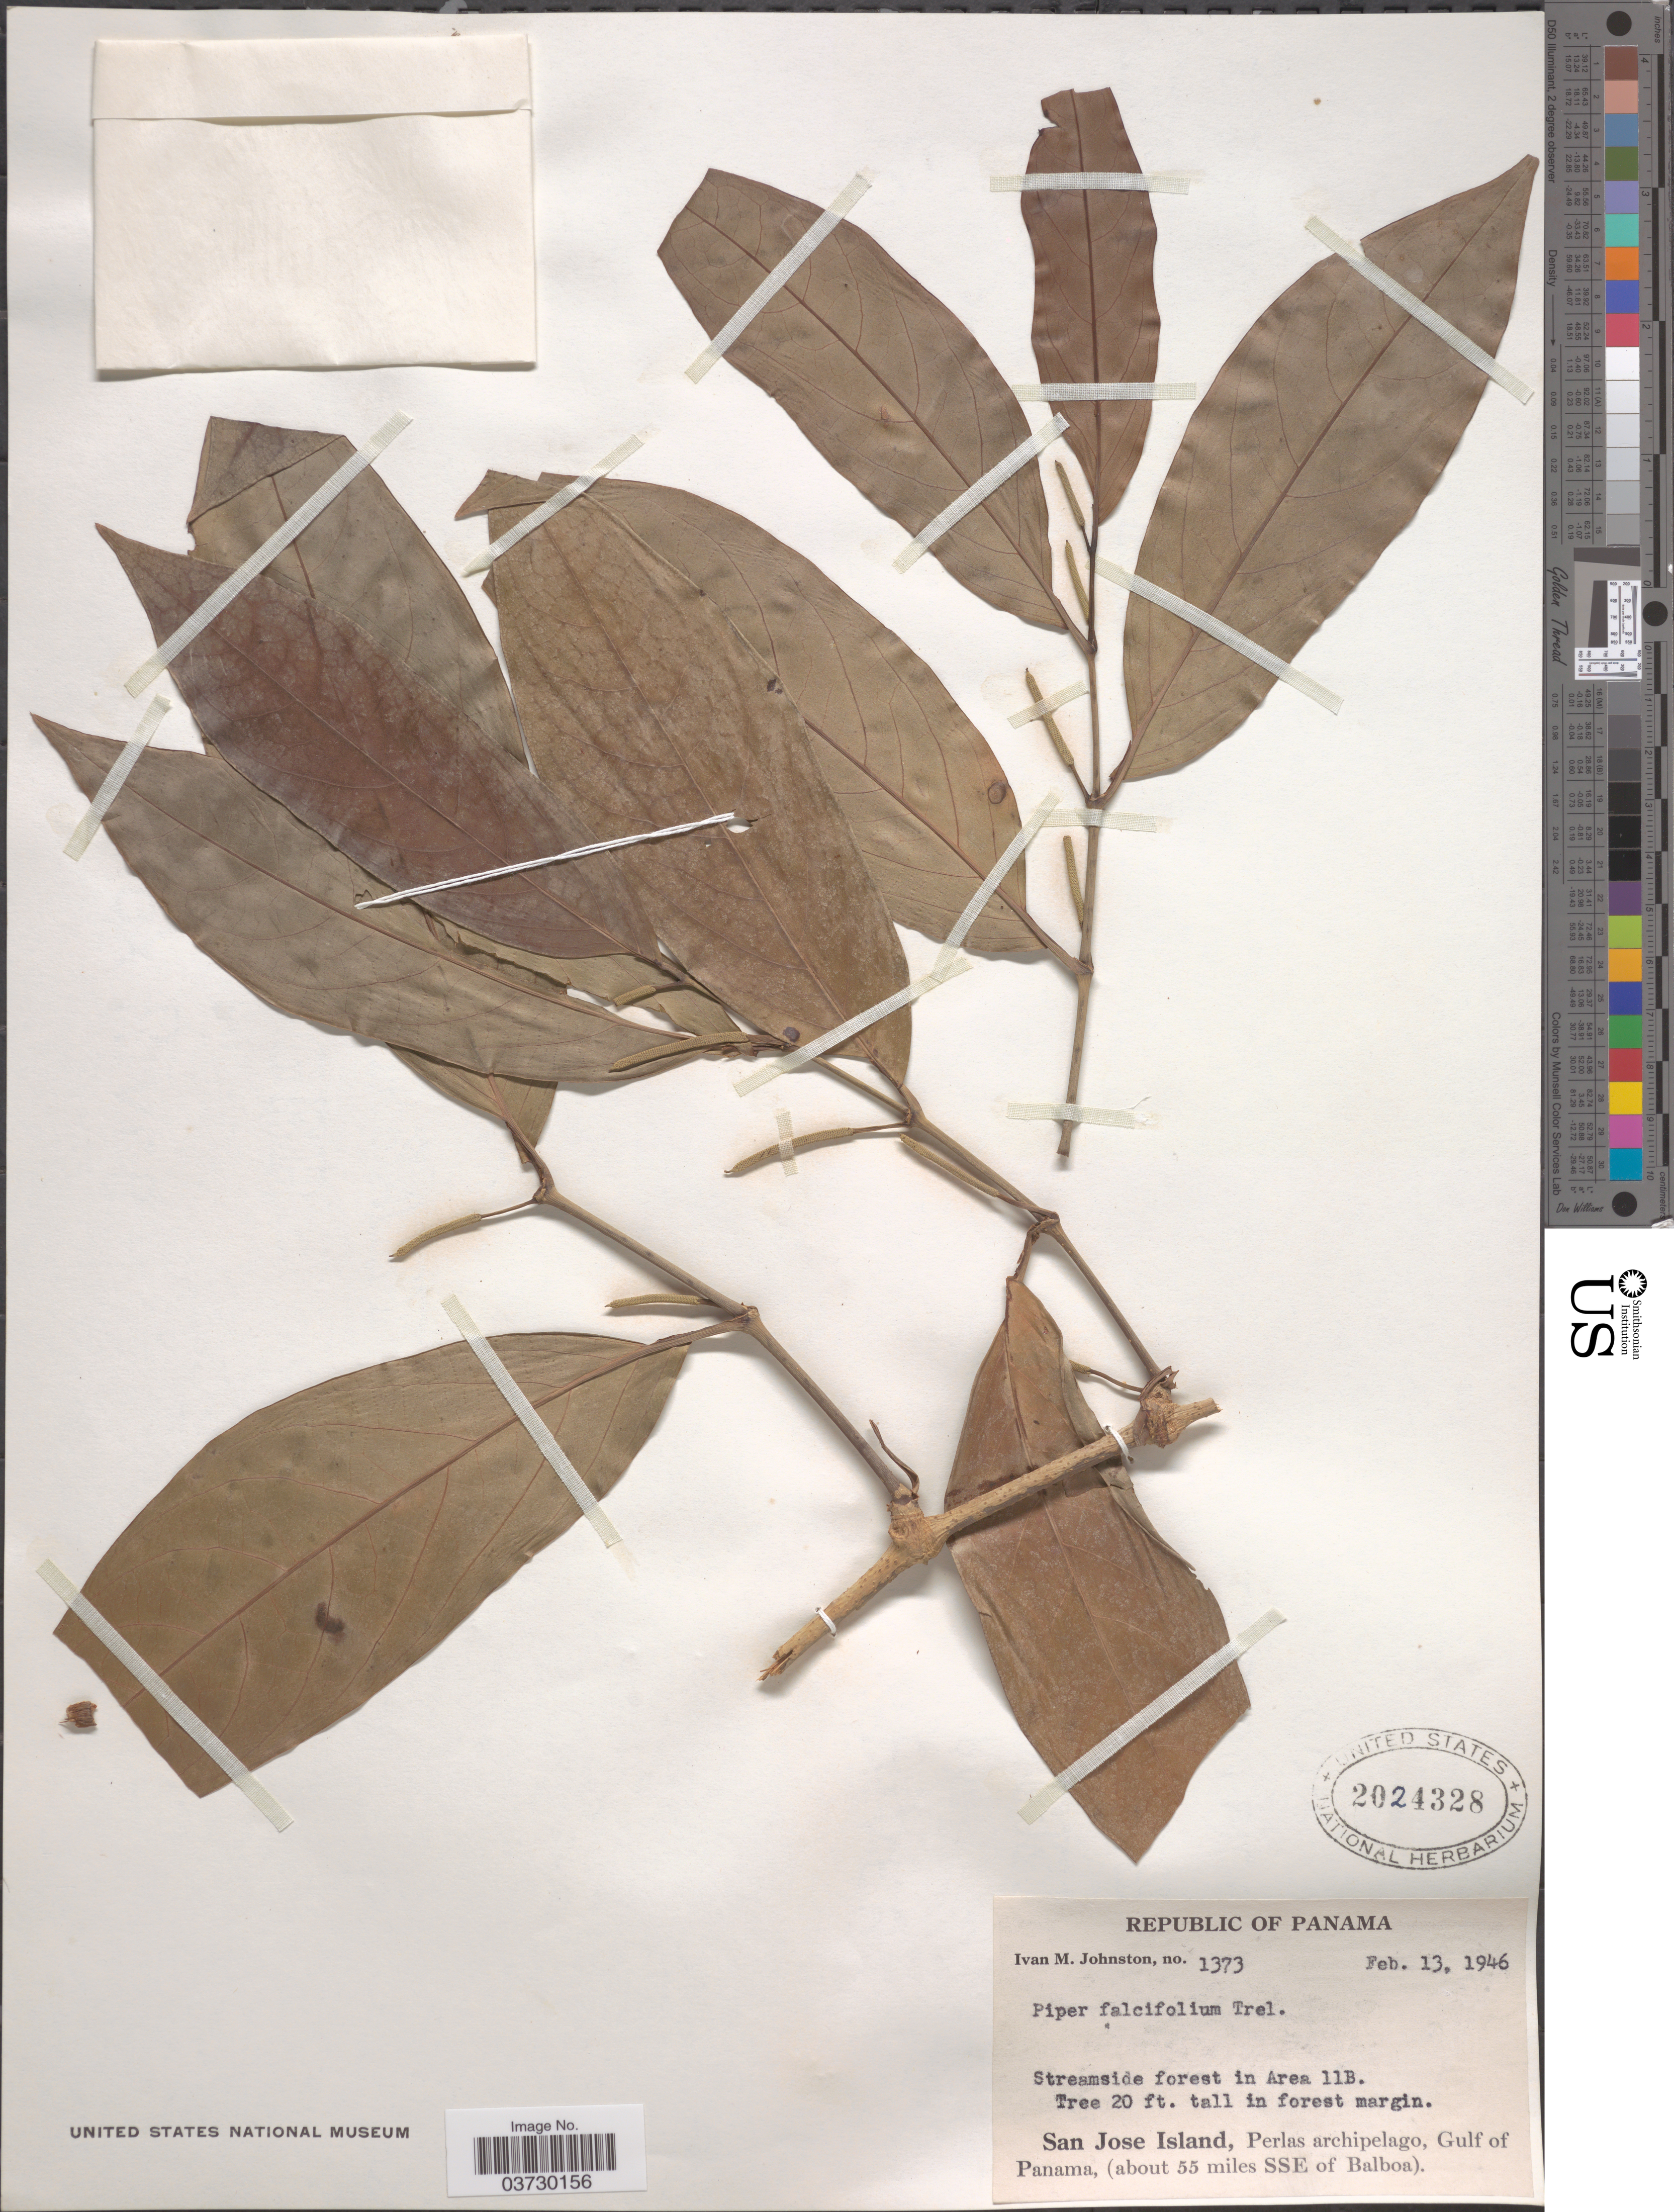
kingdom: Plantae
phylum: Tracheophyta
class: Magnoliopsida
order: Piperales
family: Piperaceae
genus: Piper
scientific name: Piper falcifolium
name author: Trel.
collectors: I.M. Johnston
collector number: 1373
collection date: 1946-02-13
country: Panama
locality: San Jose Island, Perlas archipelago, Gulf of Panama, (about 55 miles SSE of Balboa).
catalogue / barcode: US 2024328